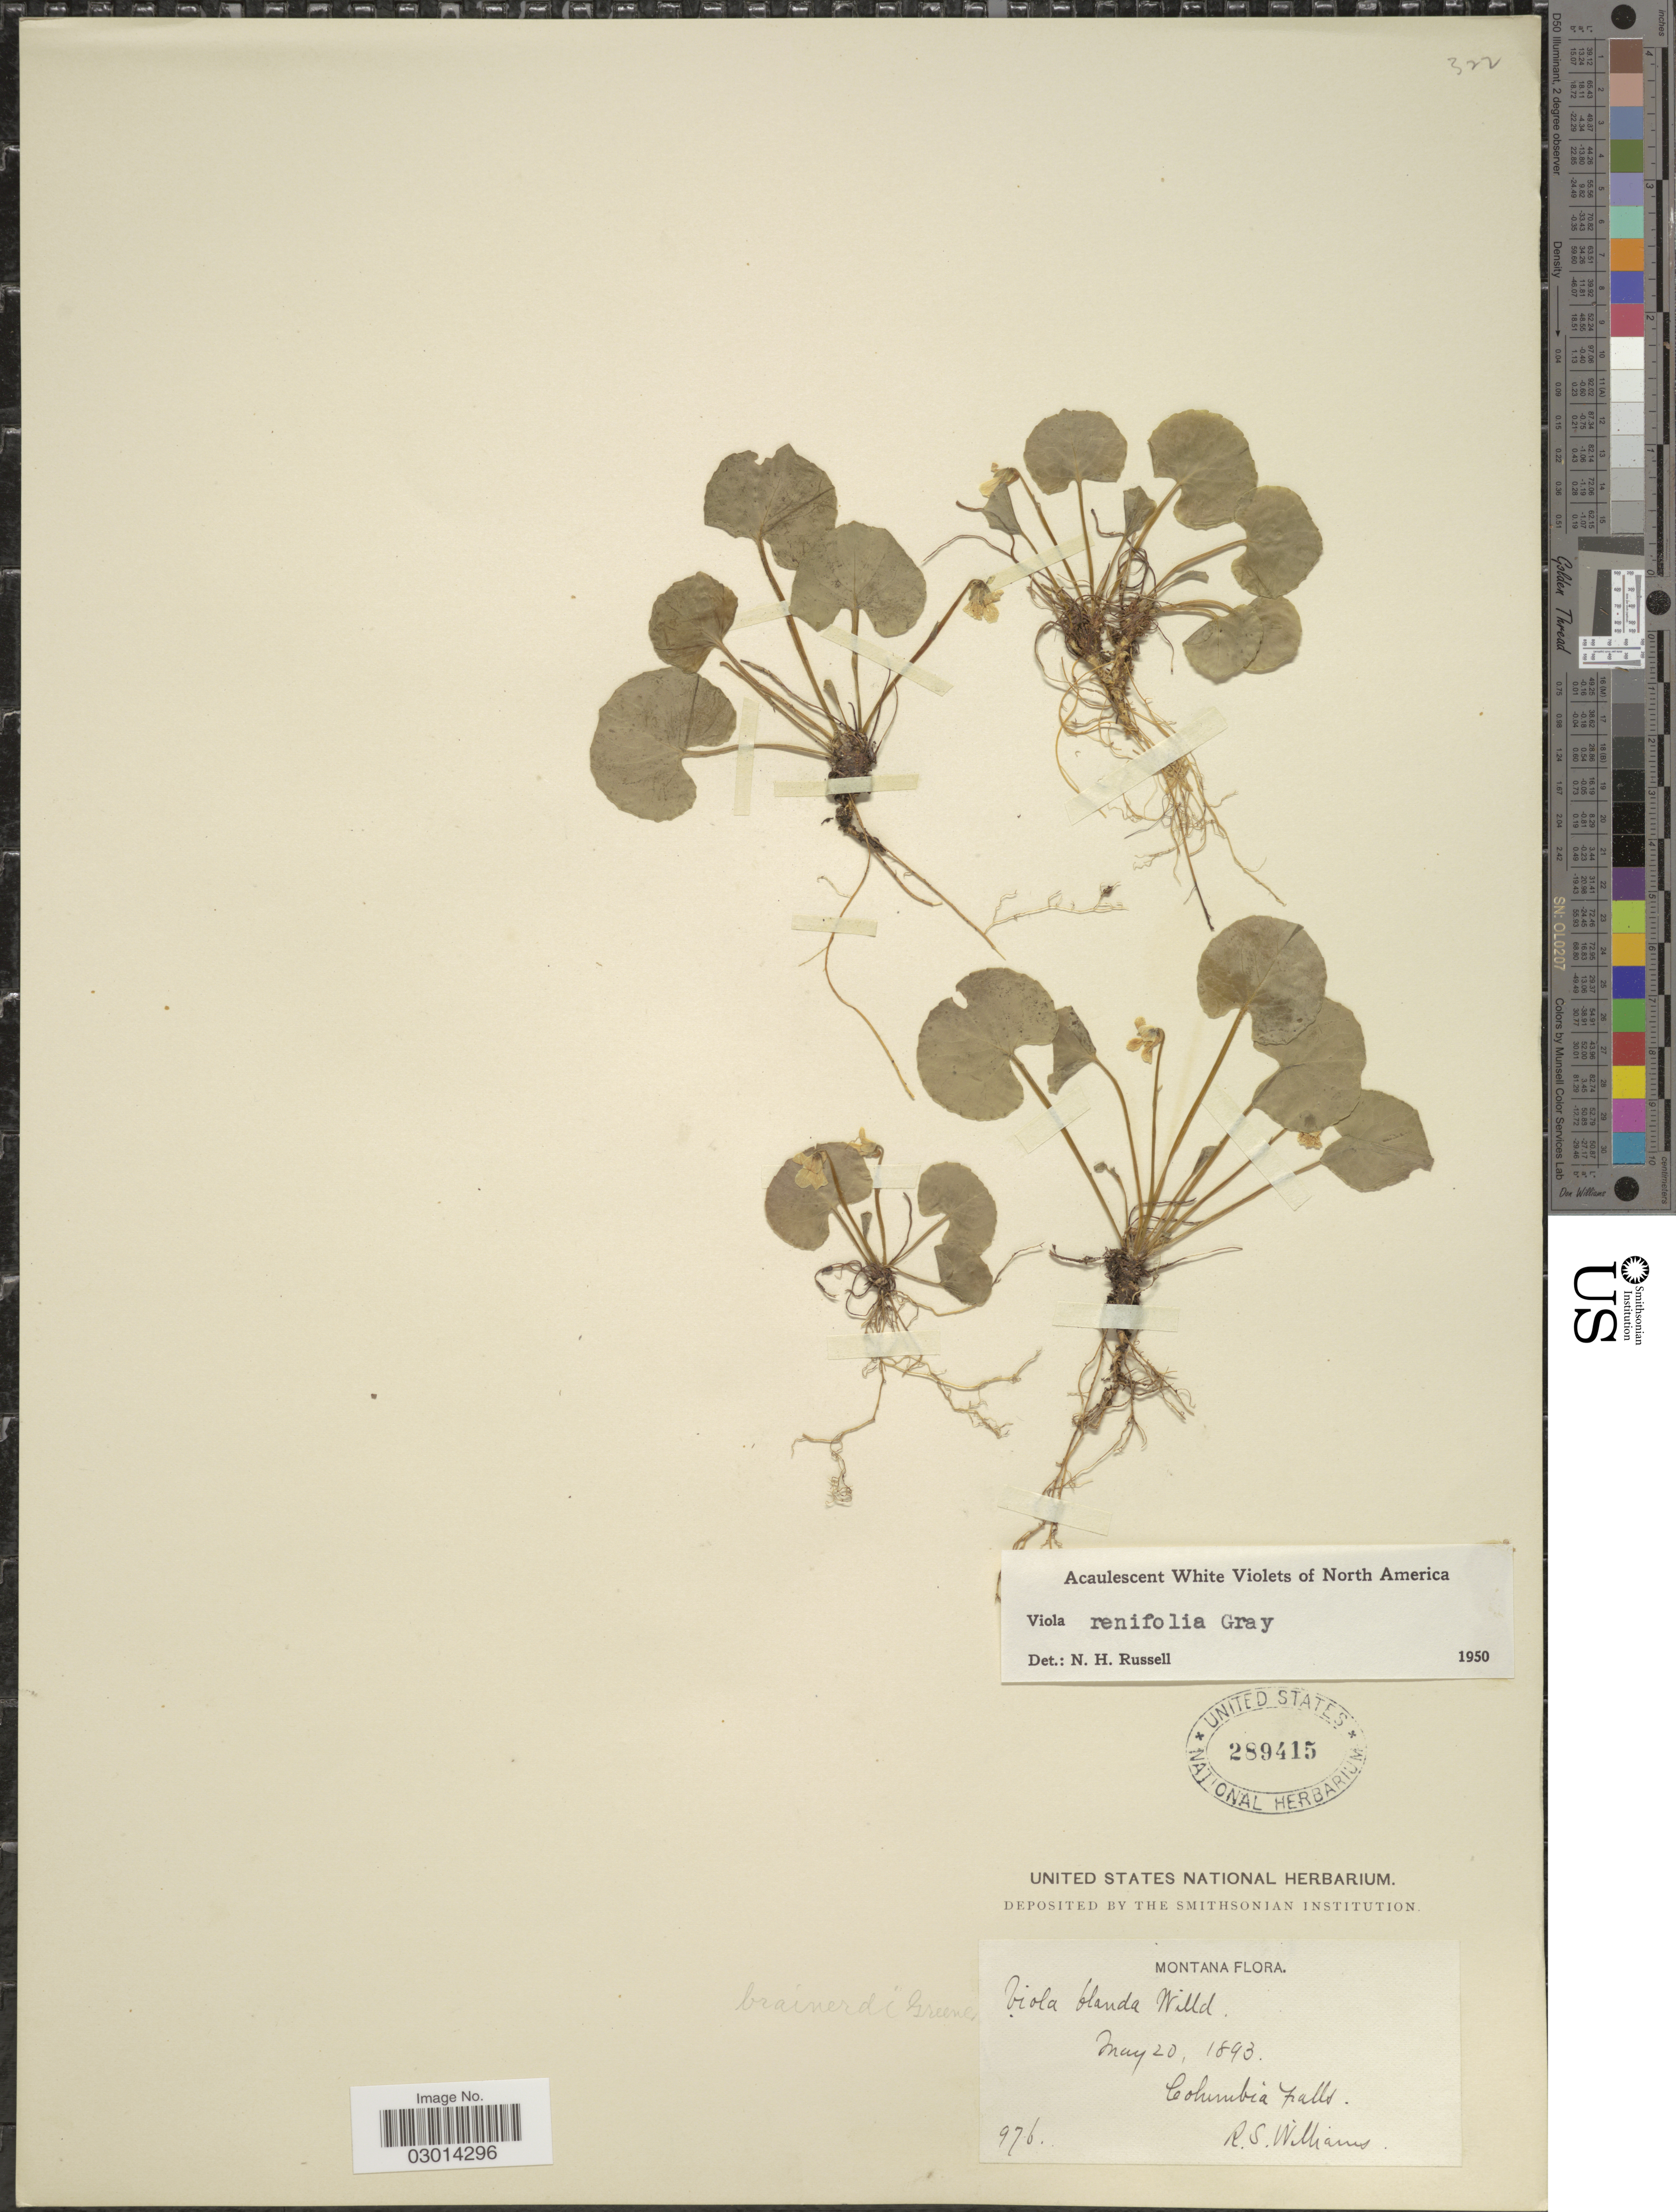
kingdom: Plantae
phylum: Tracheophyta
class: Magnoliopsida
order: Malpighiales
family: Violaceae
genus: Viola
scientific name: Viola renifolia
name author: A. Gray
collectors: R. S. Williams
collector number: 976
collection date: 1893-05-20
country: United States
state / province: Montana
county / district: Flathead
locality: Columbia Falls.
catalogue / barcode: US 289415